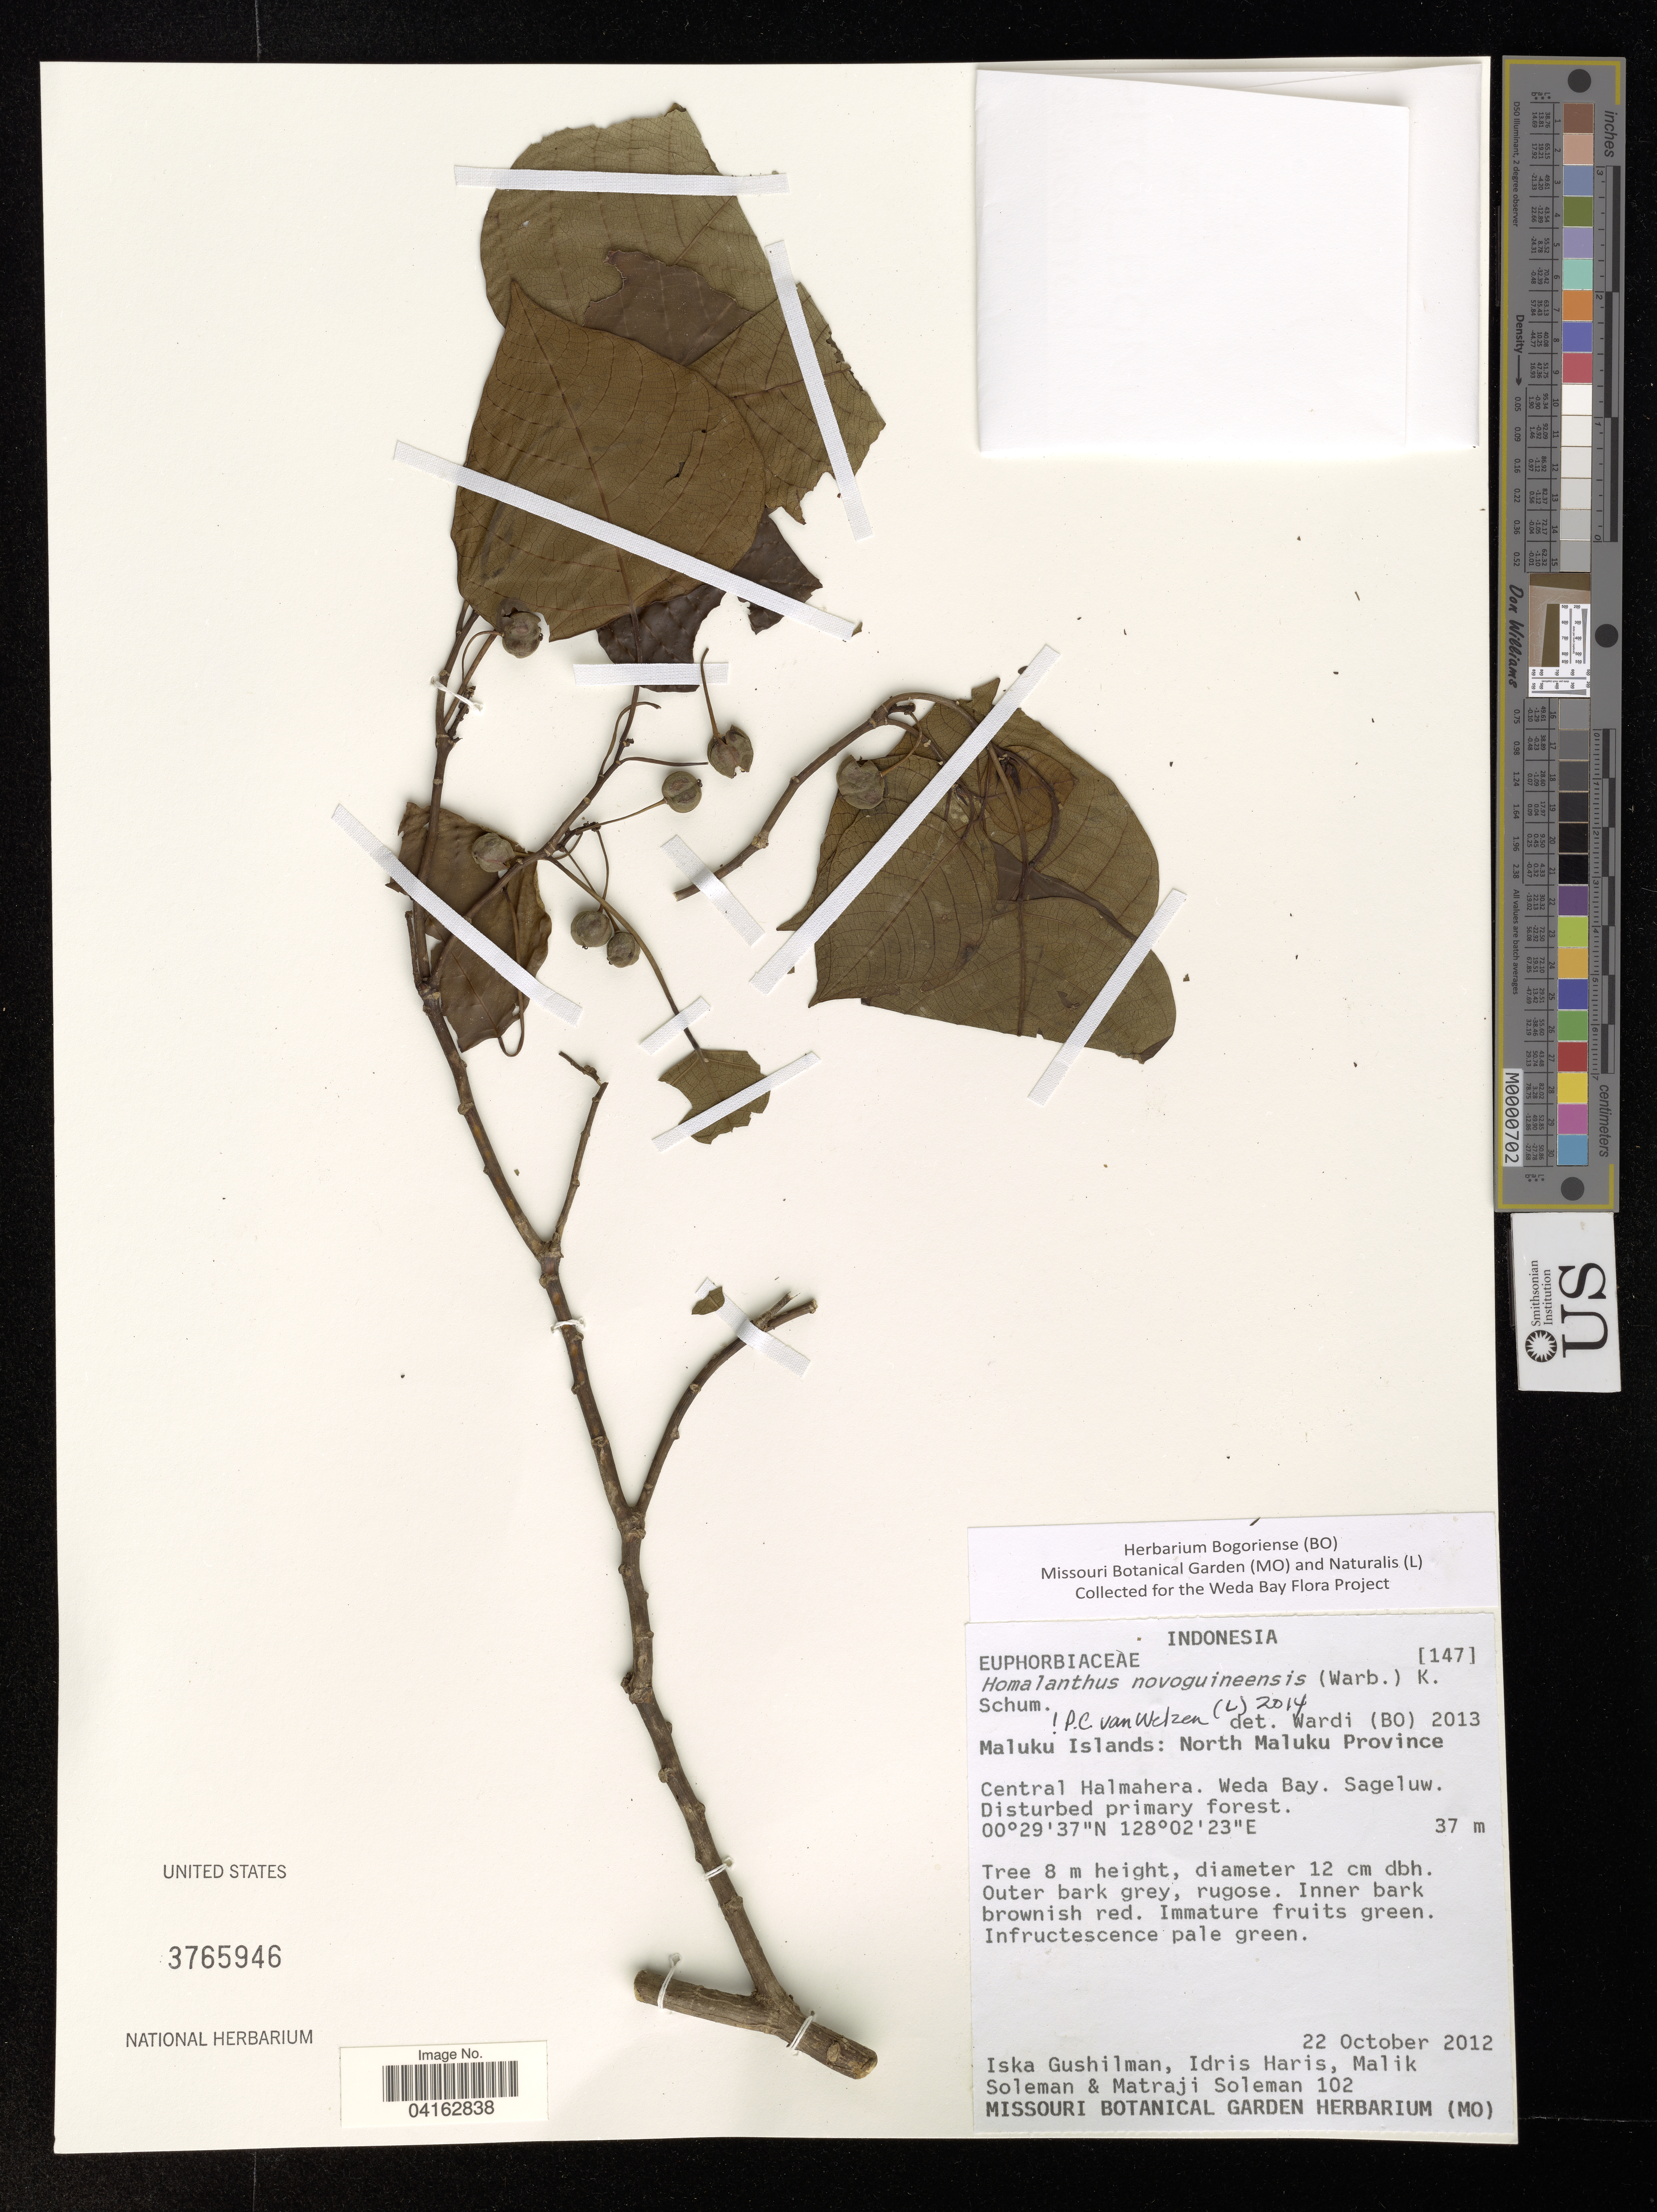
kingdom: Plantae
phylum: Tracheophyta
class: Magnoliopsida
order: Malpighiales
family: Euphorbiaceae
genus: Homalanthus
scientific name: Homalanthus novoguineensis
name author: (Warb.) K. Schum.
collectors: I. Gushilman, I. Haris, S. Mahroji & M. Soleman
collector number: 102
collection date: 2012-10-22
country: Indonesia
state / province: Maluku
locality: Maluku Islands: North Maluku Province. Central Halmahera. Weda Bay. Sageluw.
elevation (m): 37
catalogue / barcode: US 3765946